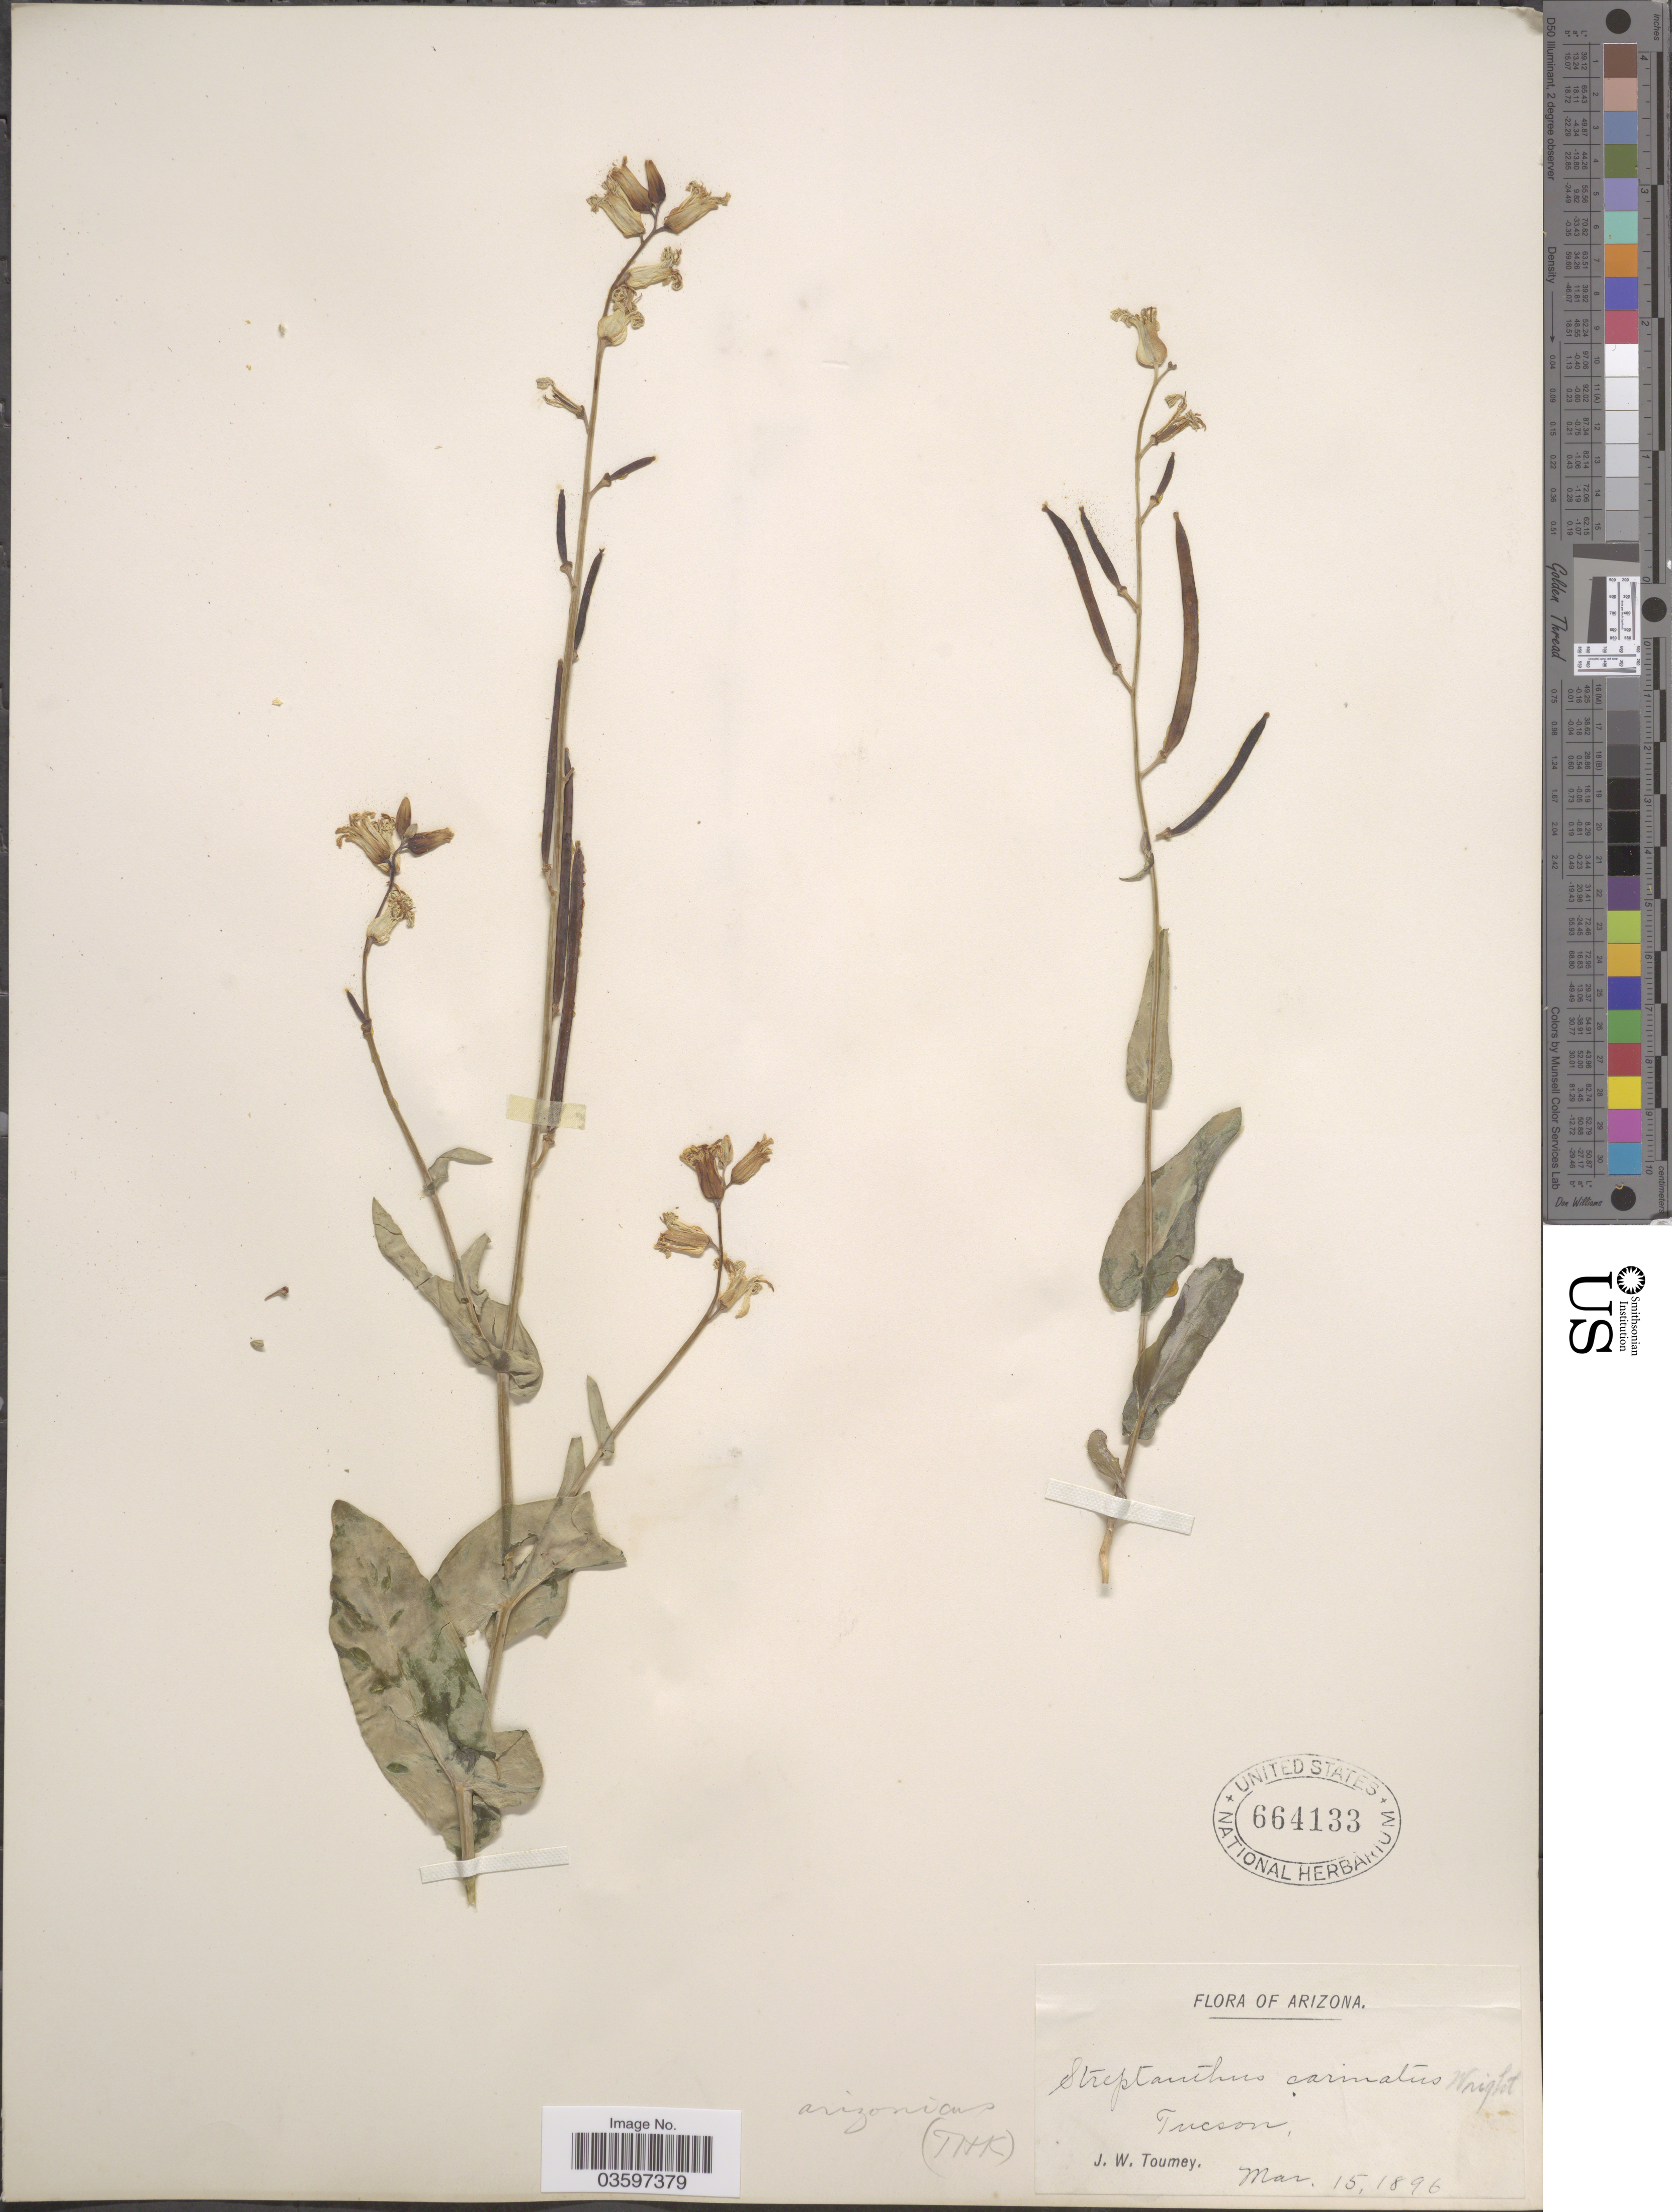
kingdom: Plantae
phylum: Tracheophyta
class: Magnoliopsida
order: Brassicales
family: Brassicaceae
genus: Streptanthus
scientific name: Streptanthus arizonicus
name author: S. Watson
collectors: J. W. Toumey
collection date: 1896-03-15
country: United States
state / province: Arizona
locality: Tucson.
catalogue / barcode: US 664133